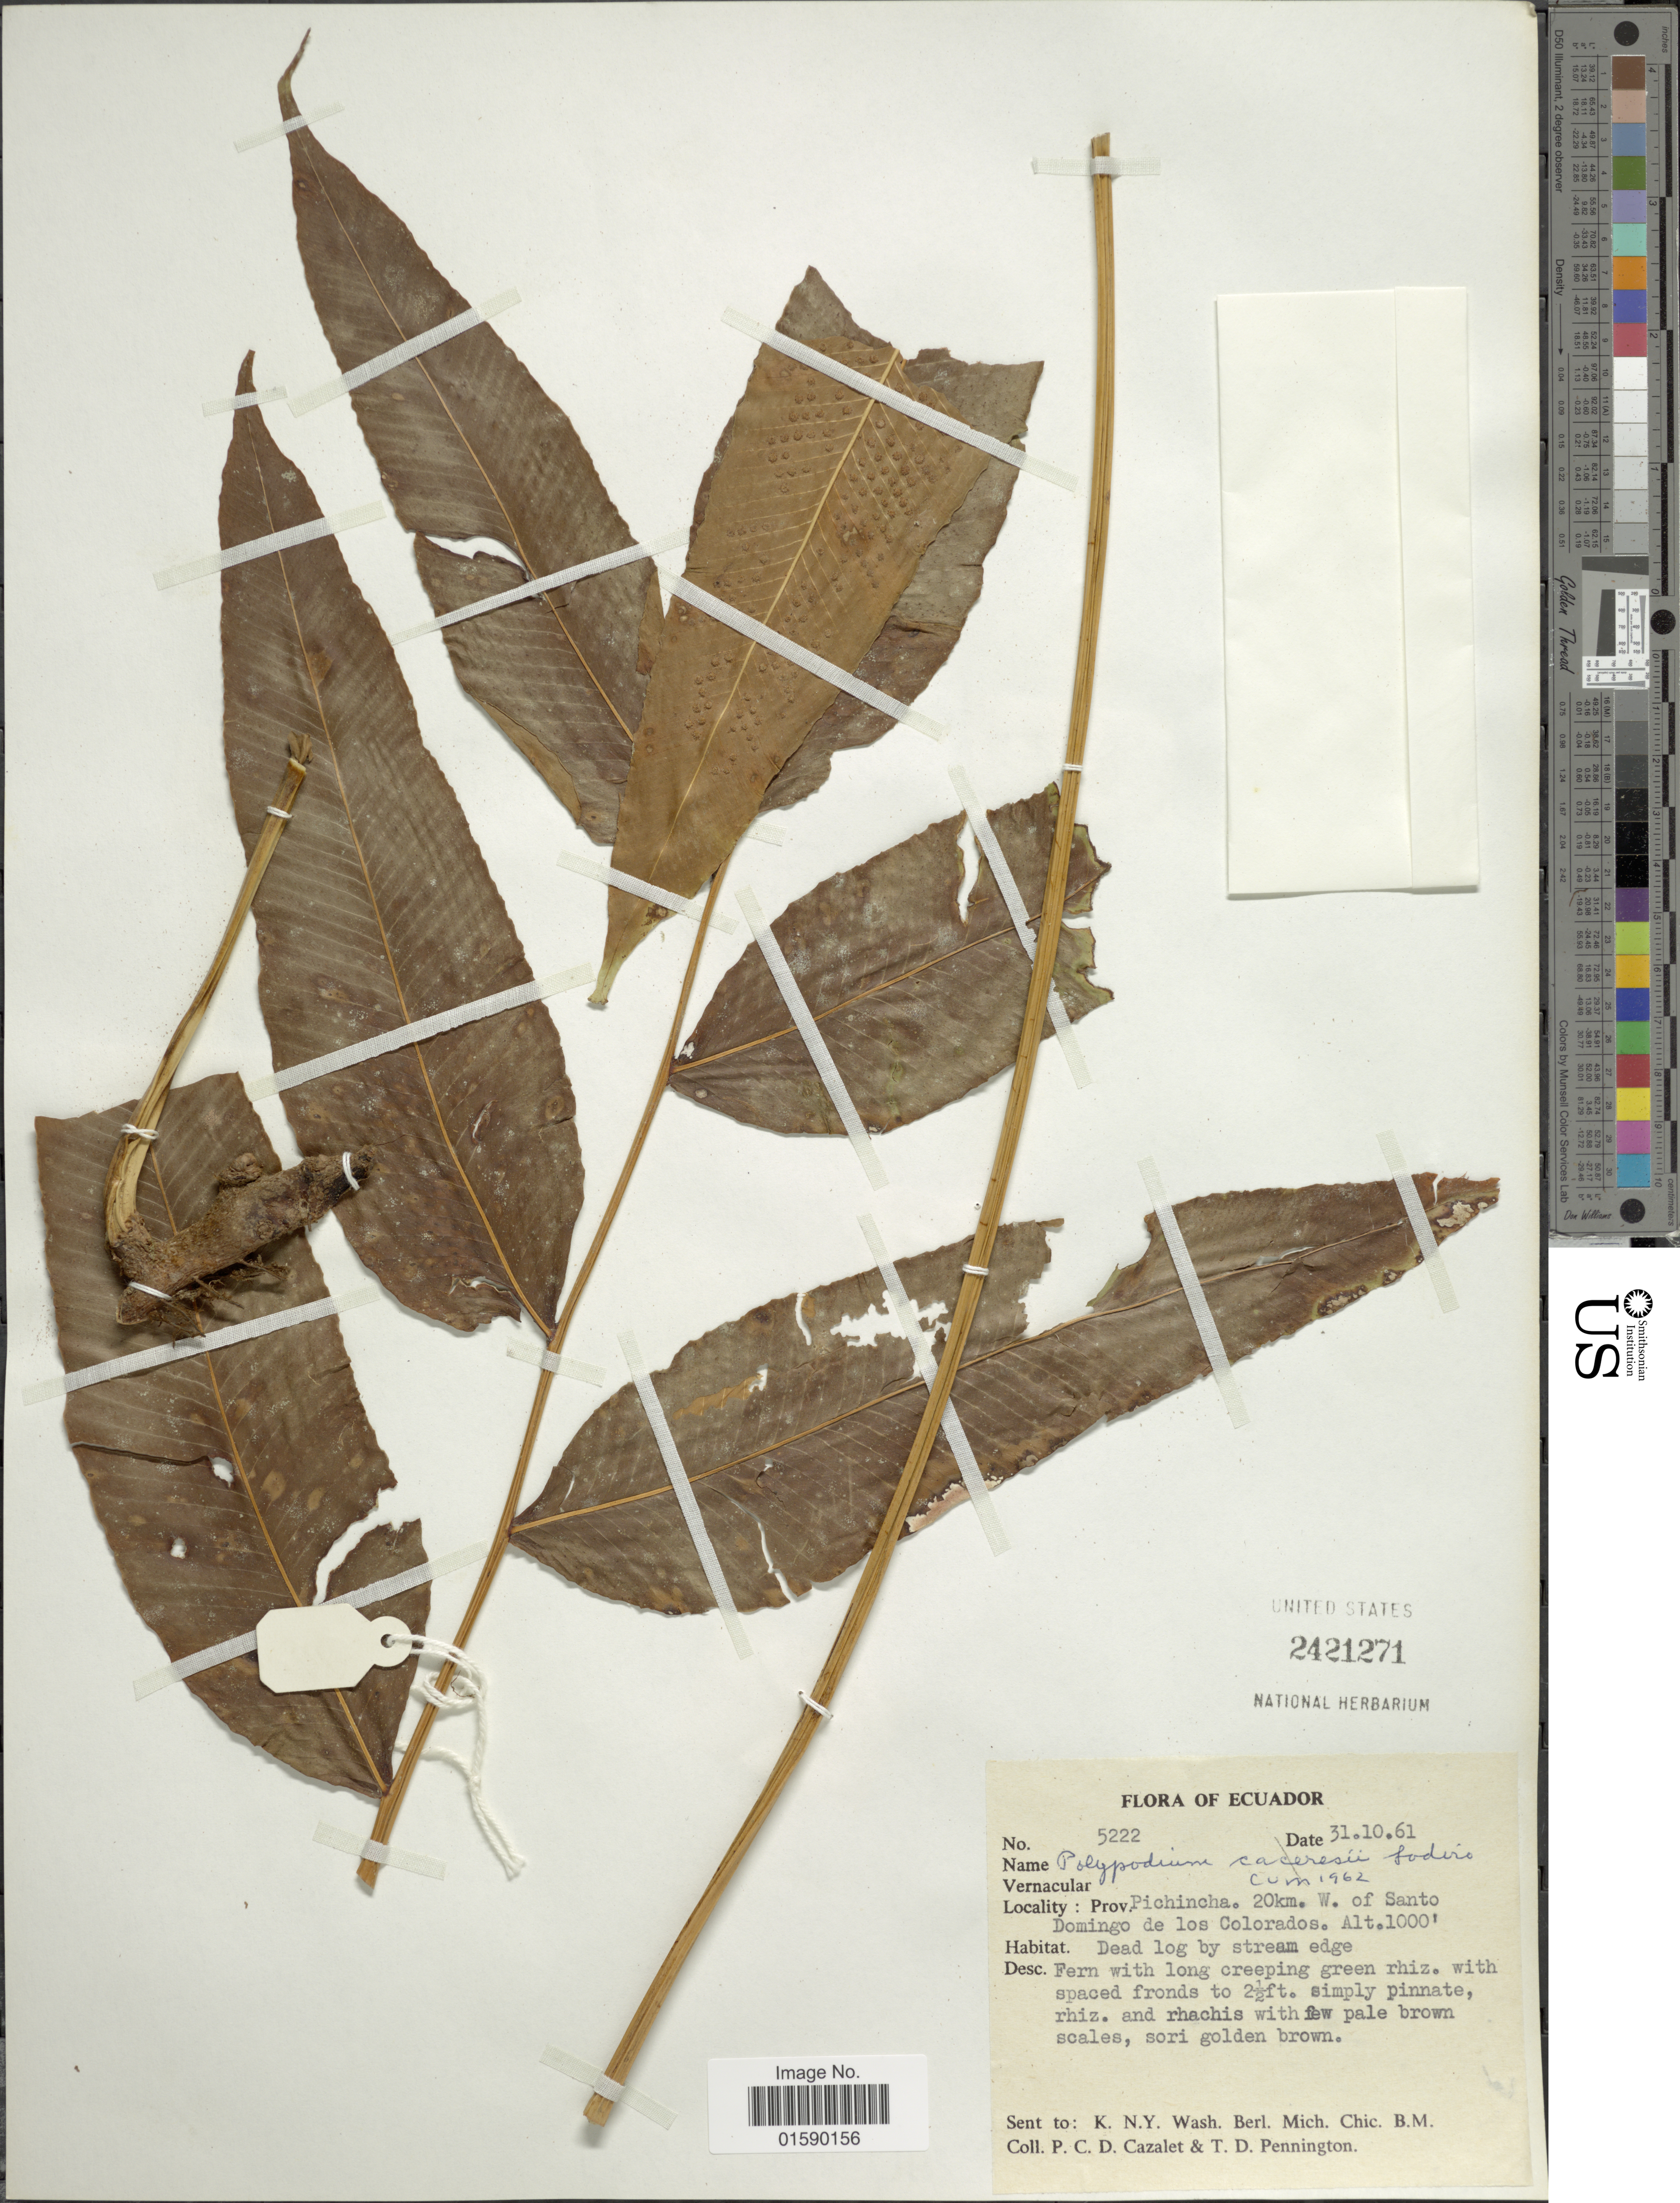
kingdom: Plantae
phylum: Tracheophyta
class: Polypodiopsida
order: Polypodiales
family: Polypodiaceae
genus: Aglaomorpha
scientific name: Aglaomorpha heraclea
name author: (Kunze) Copel.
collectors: P. C. D. Cazalet & T. D. Pennington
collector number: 5222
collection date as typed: Transcribed d/m/y: 31/10/61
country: Ecuador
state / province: Pichincha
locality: Ecuador, Prov. Pichincha. 20 km. W. of of Santo Domingo de los Colorados.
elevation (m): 305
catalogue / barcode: US 2421271